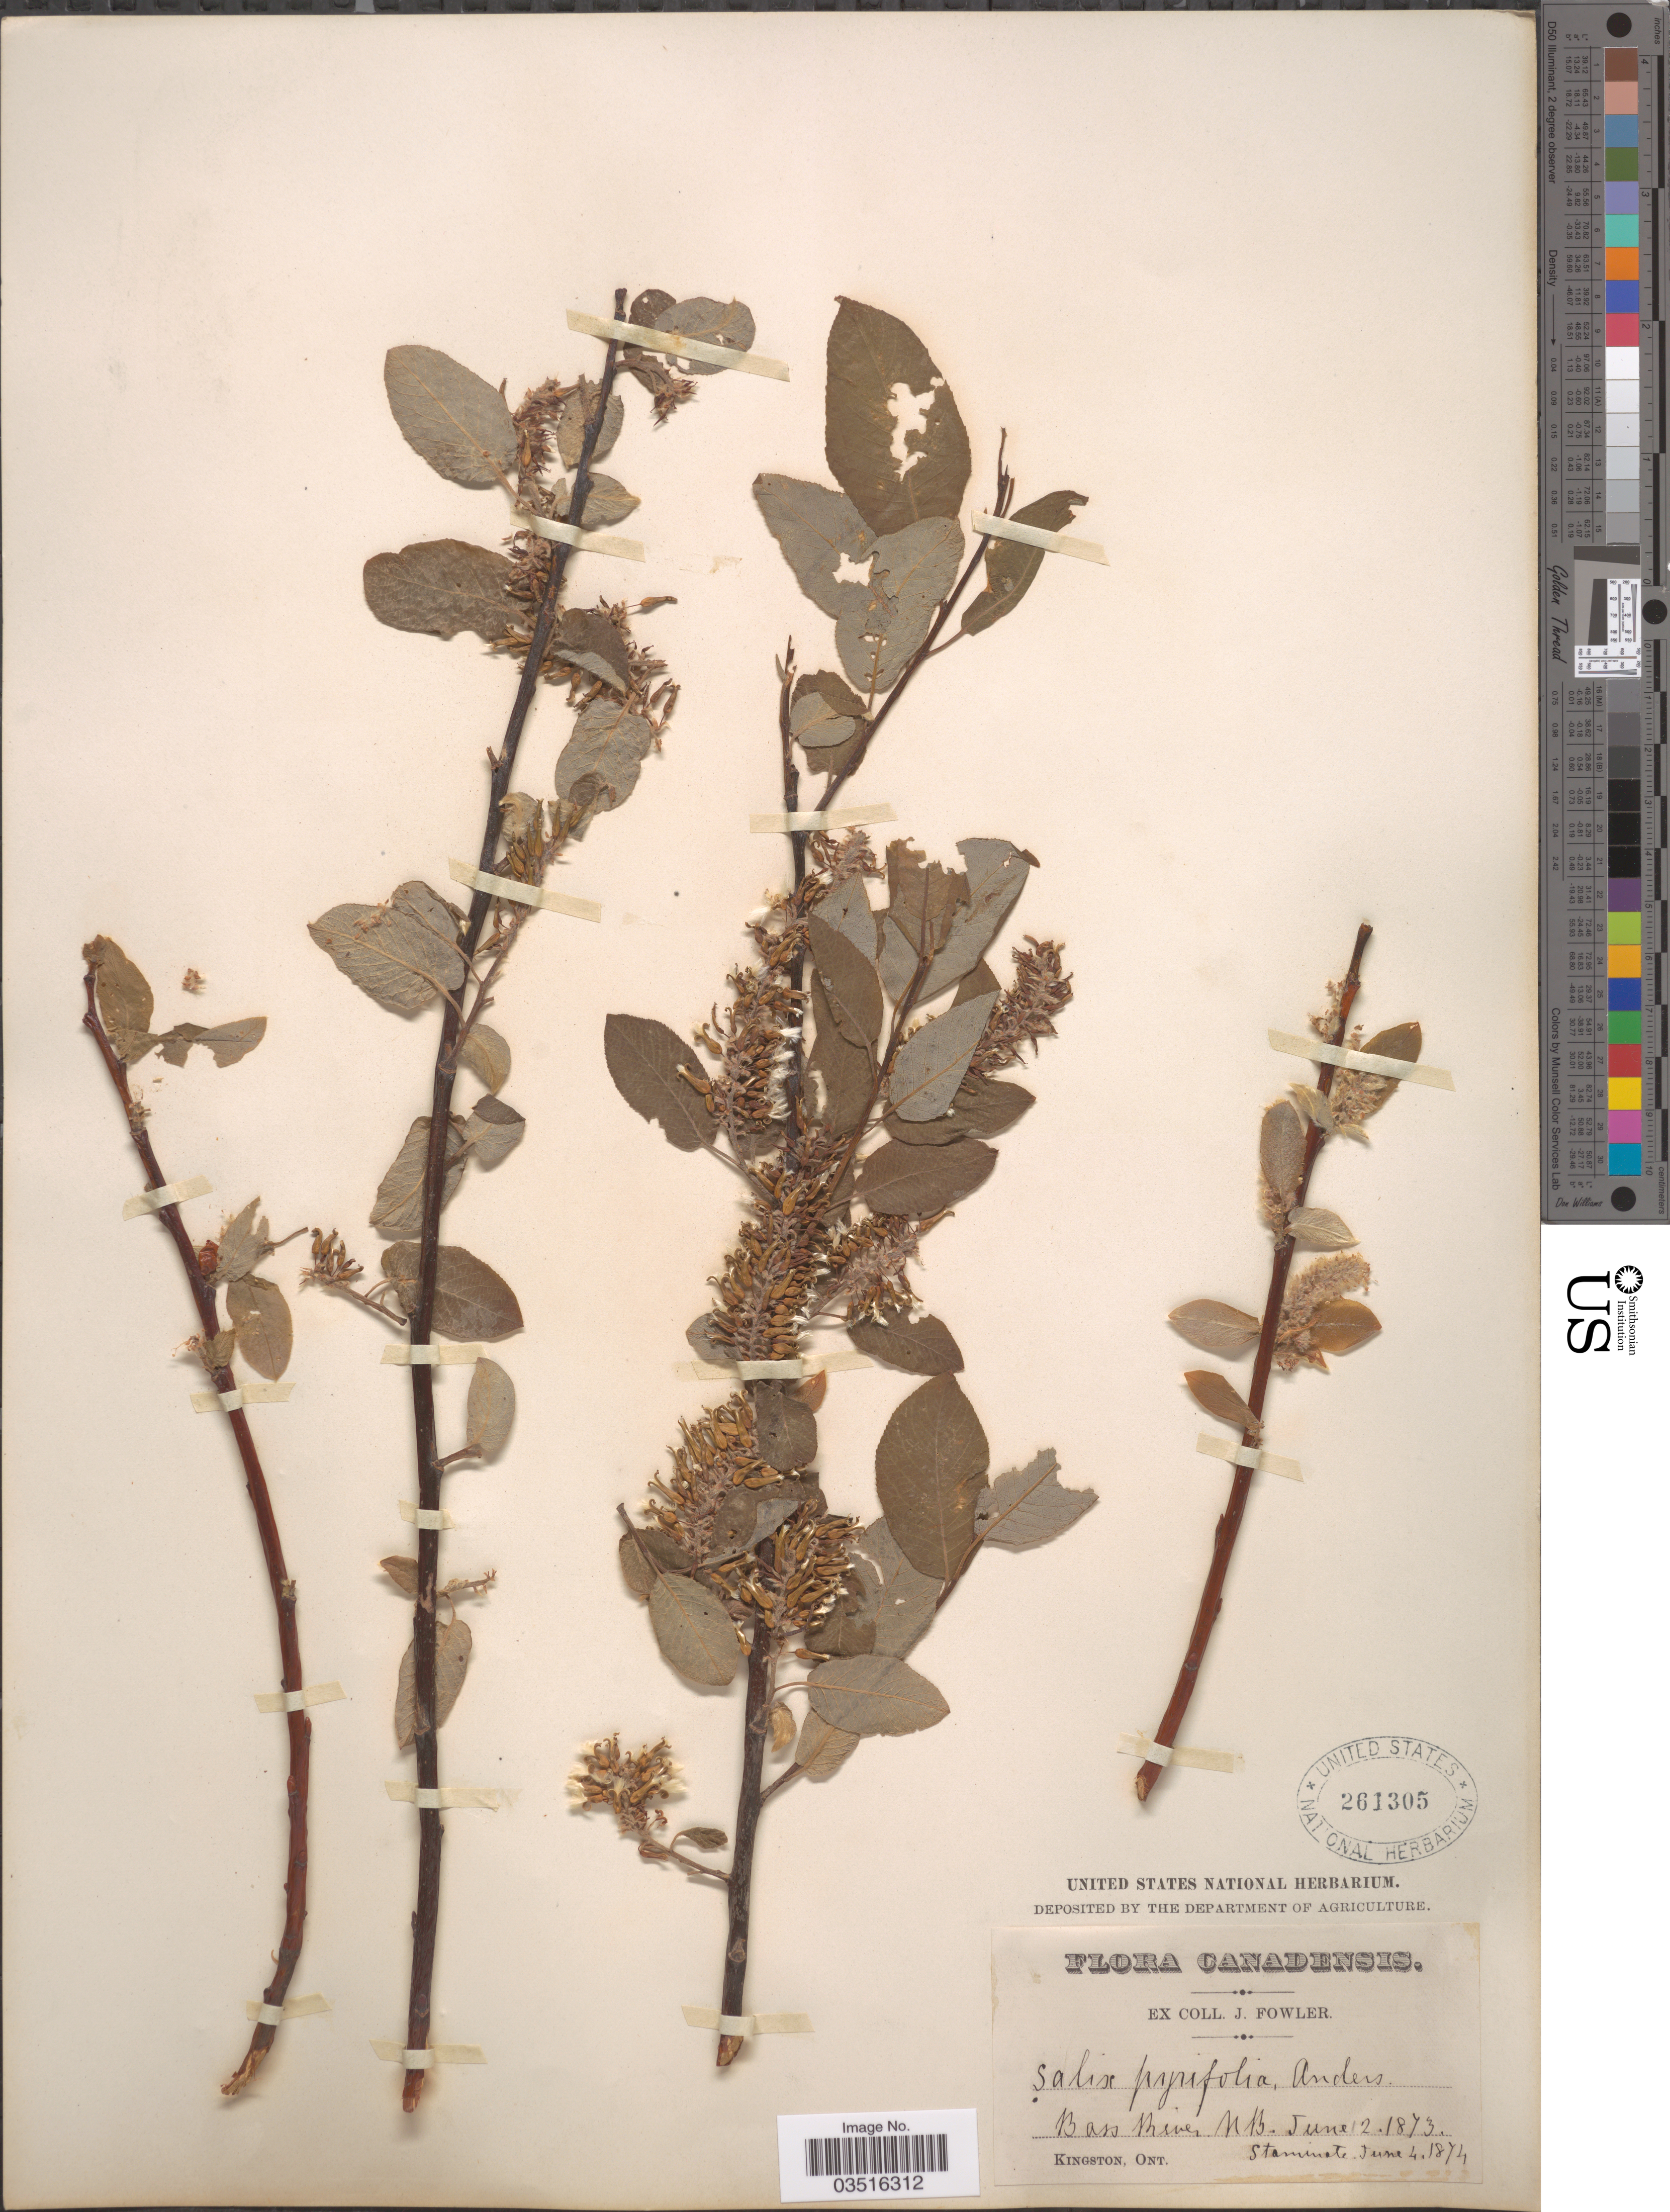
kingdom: Plantae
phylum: Tracheophyta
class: Magnoliopsida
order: Malpighiales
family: Salicaceae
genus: Salix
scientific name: Salix pyrifolia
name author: Ledeb.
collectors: J. Fowler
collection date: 1873-06-02/1874-06-04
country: Canada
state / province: New Brunswick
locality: Bass River.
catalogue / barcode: US 261305